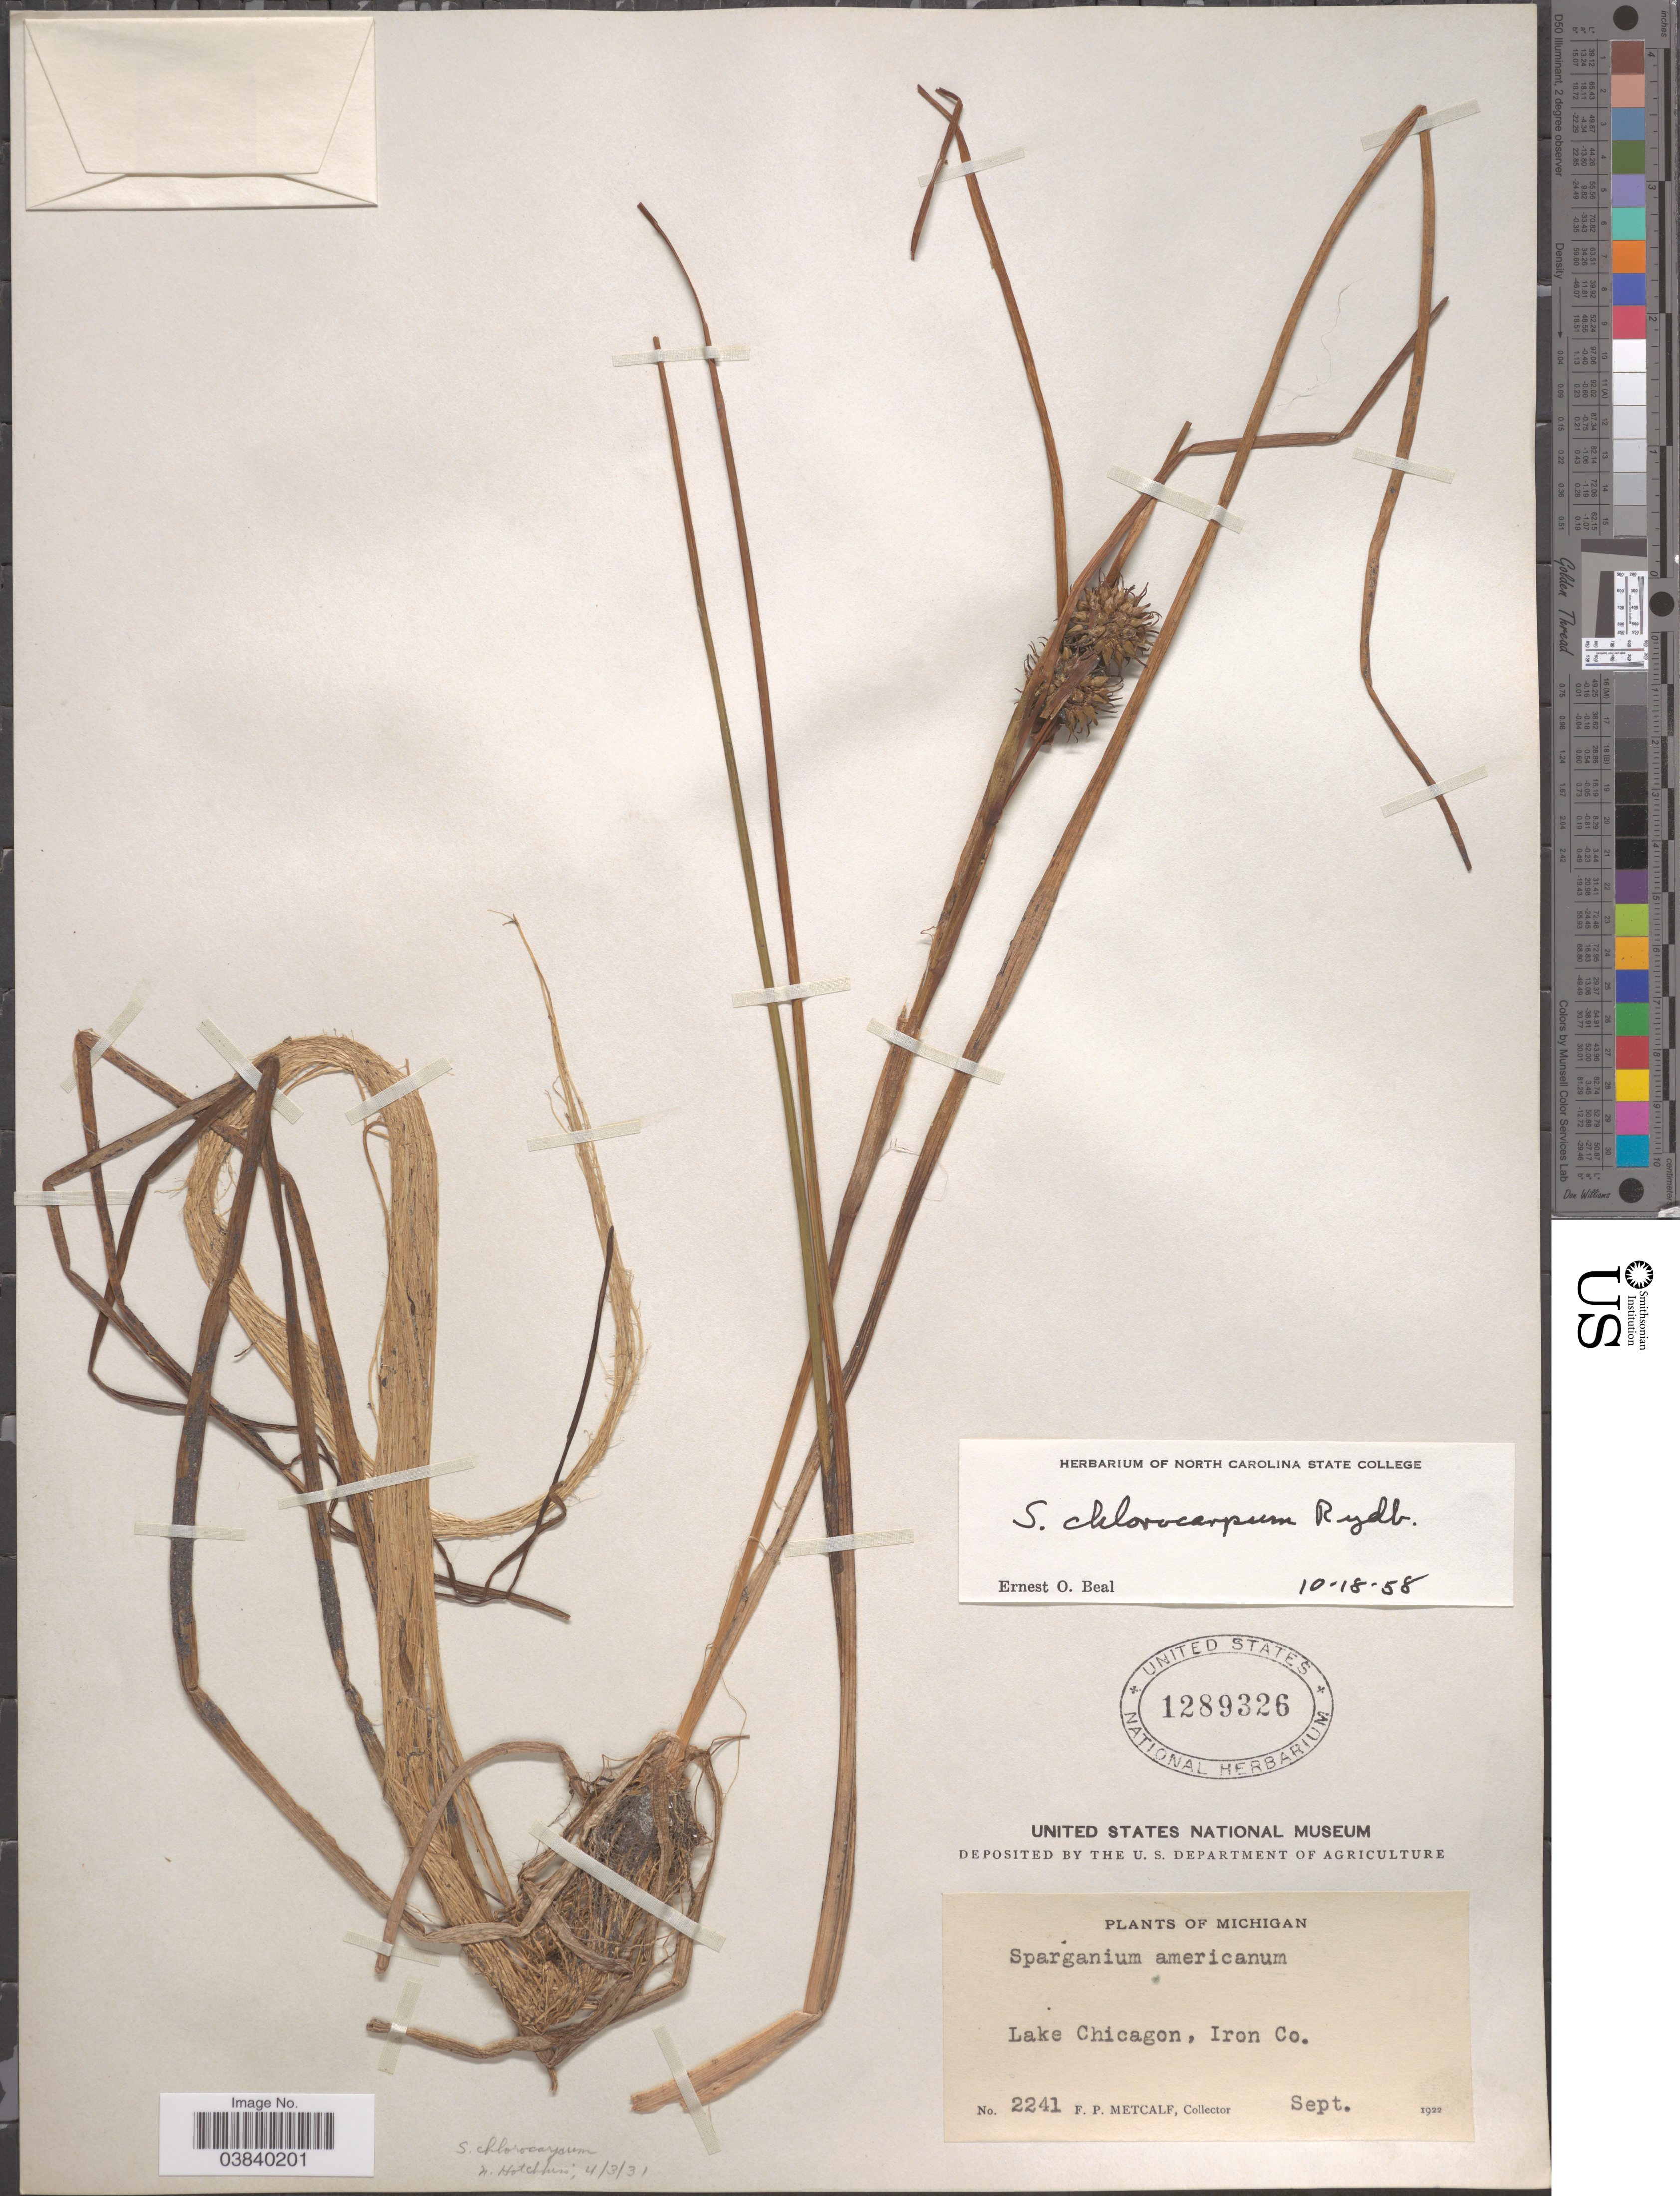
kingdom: Plantae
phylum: Tracheophyta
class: Liliopsida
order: Poales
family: Typhaceae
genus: Sparganium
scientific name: Sparganium chlorocarpum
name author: Rydb.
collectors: F. Metcalf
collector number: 2241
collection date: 1922-09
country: United States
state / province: Michigan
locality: Lake Chicagon, Iron Co.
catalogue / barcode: US 1289326